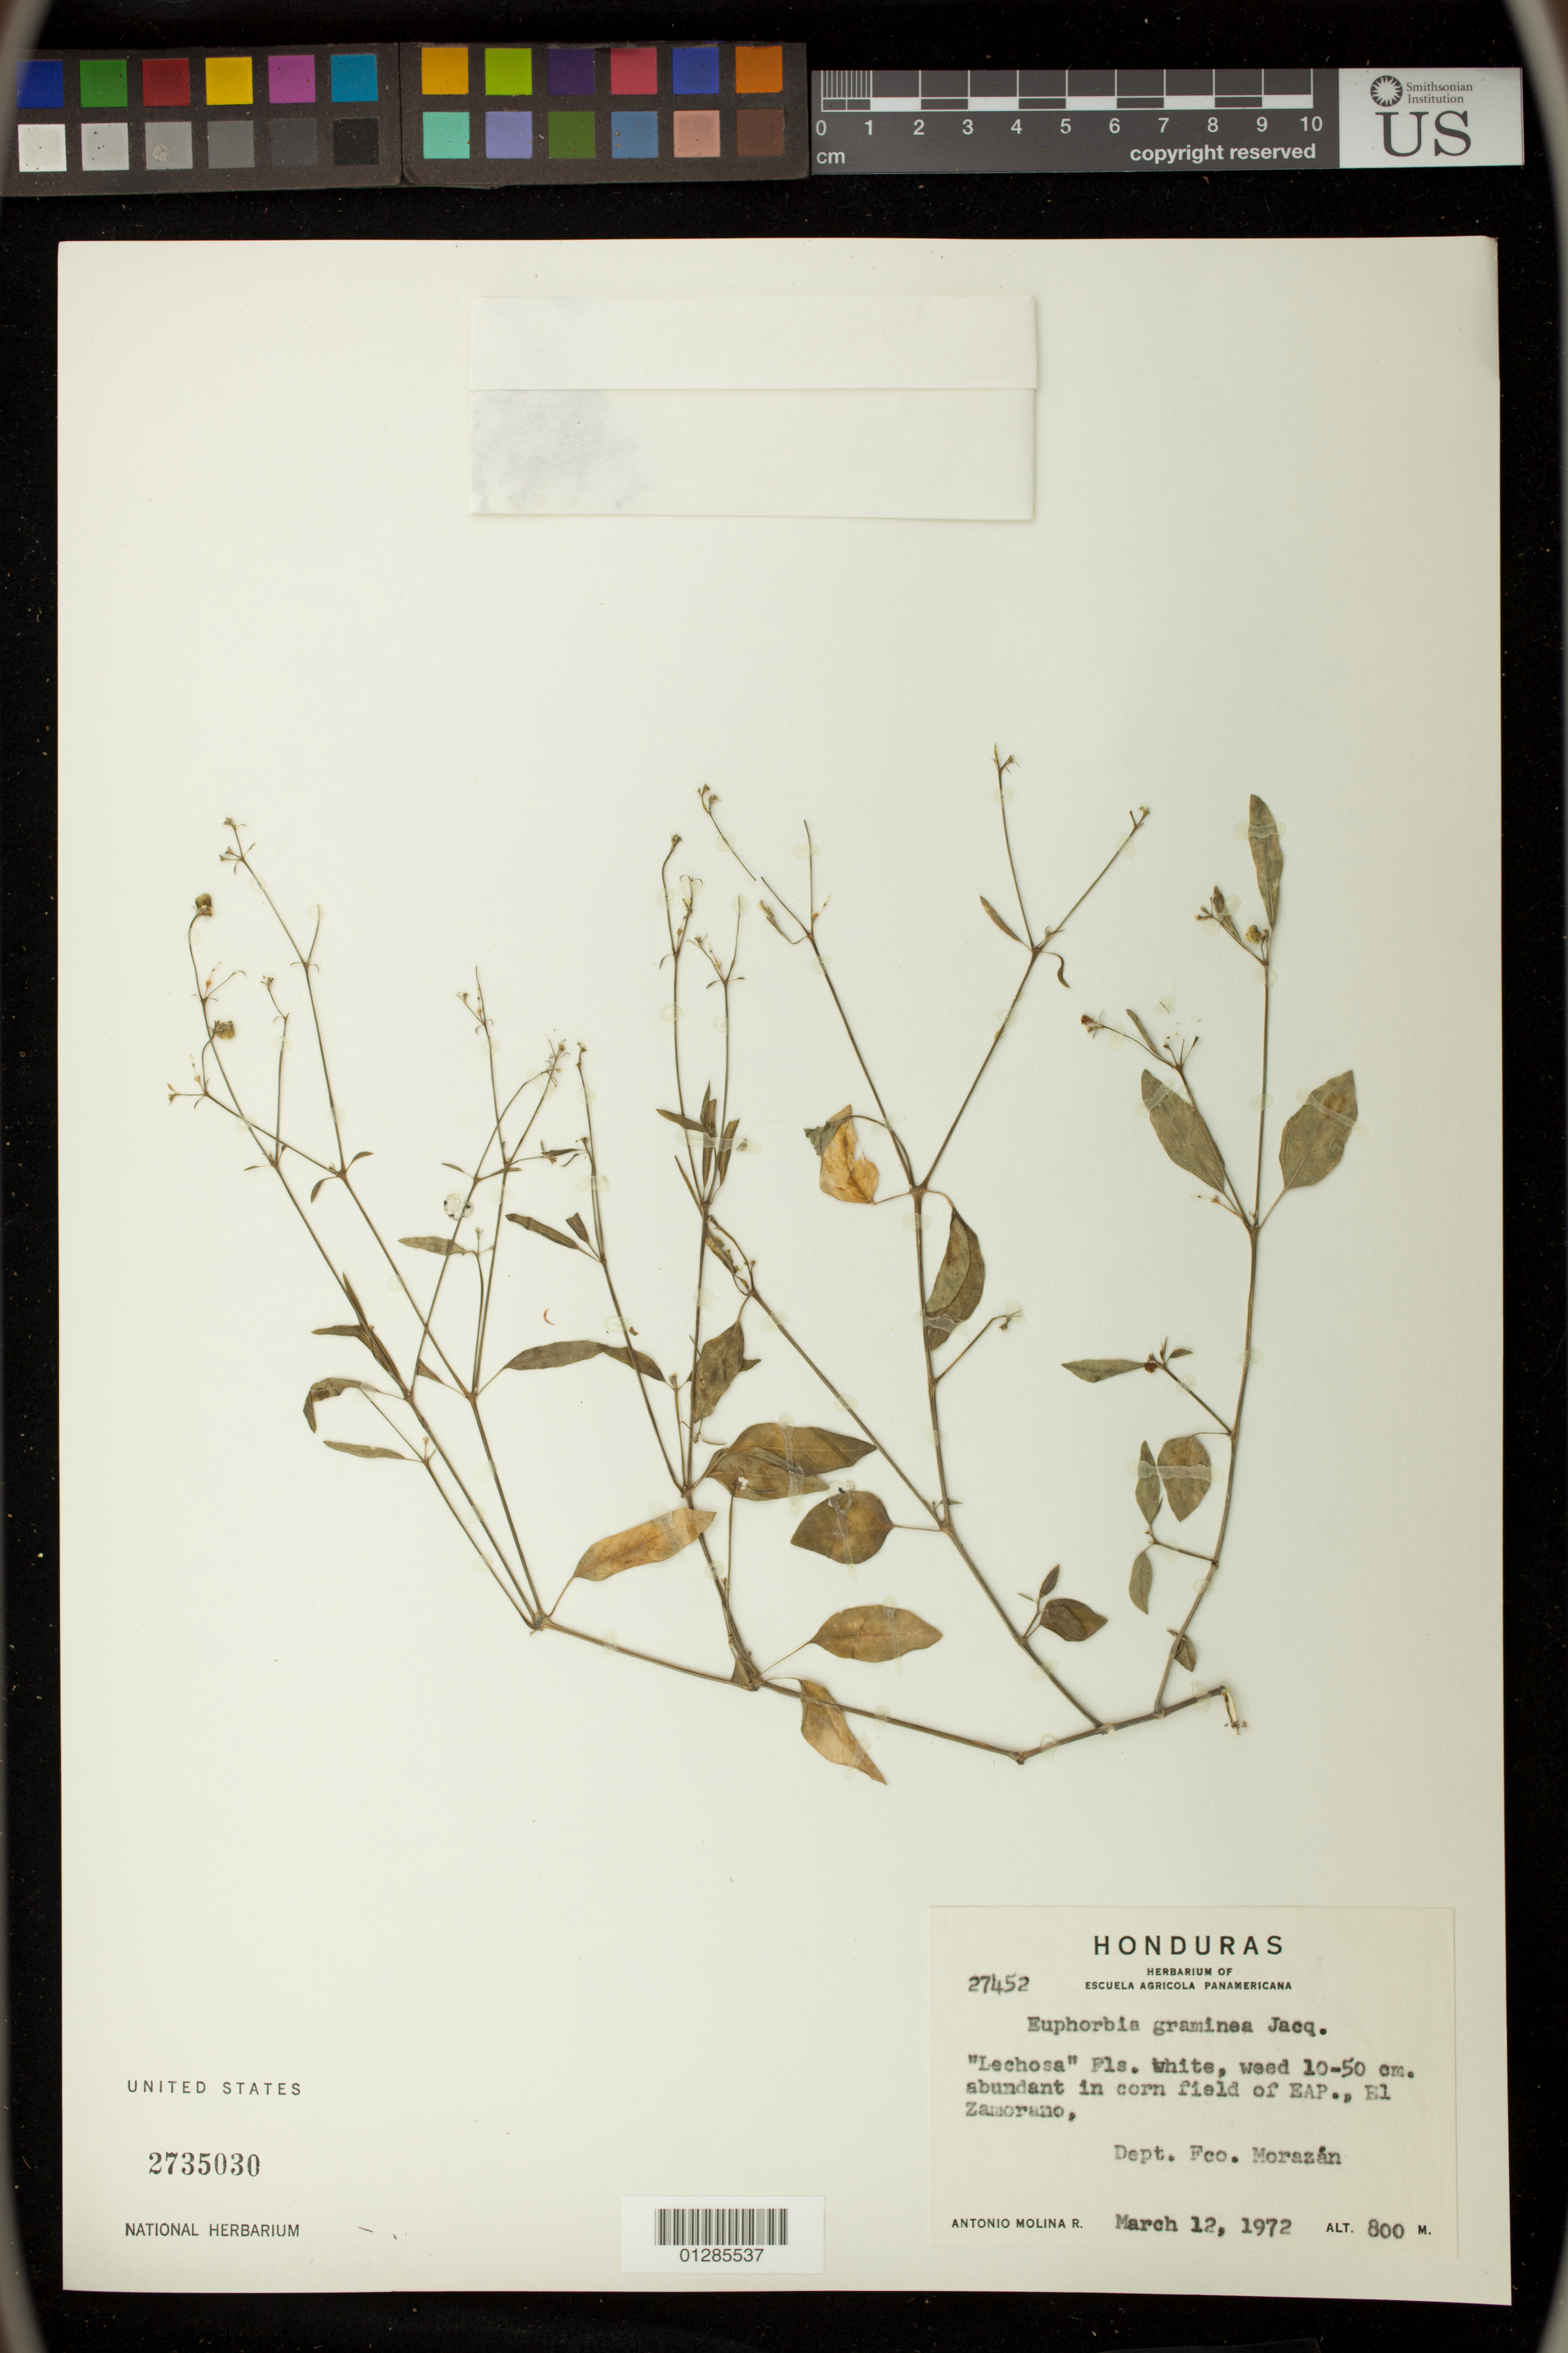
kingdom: Plantae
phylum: Tracheophyta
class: Magnoliopsida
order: Malpighiales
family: Euphorbiaceae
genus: Euphorbia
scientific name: Euphorbia graminea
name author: Jacq.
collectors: A. Molina R.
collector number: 27452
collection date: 1972-03-12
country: Honduras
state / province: Fco. Morazán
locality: abundant in corn field of EAP., El Zamorano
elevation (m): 800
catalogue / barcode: US 2735030